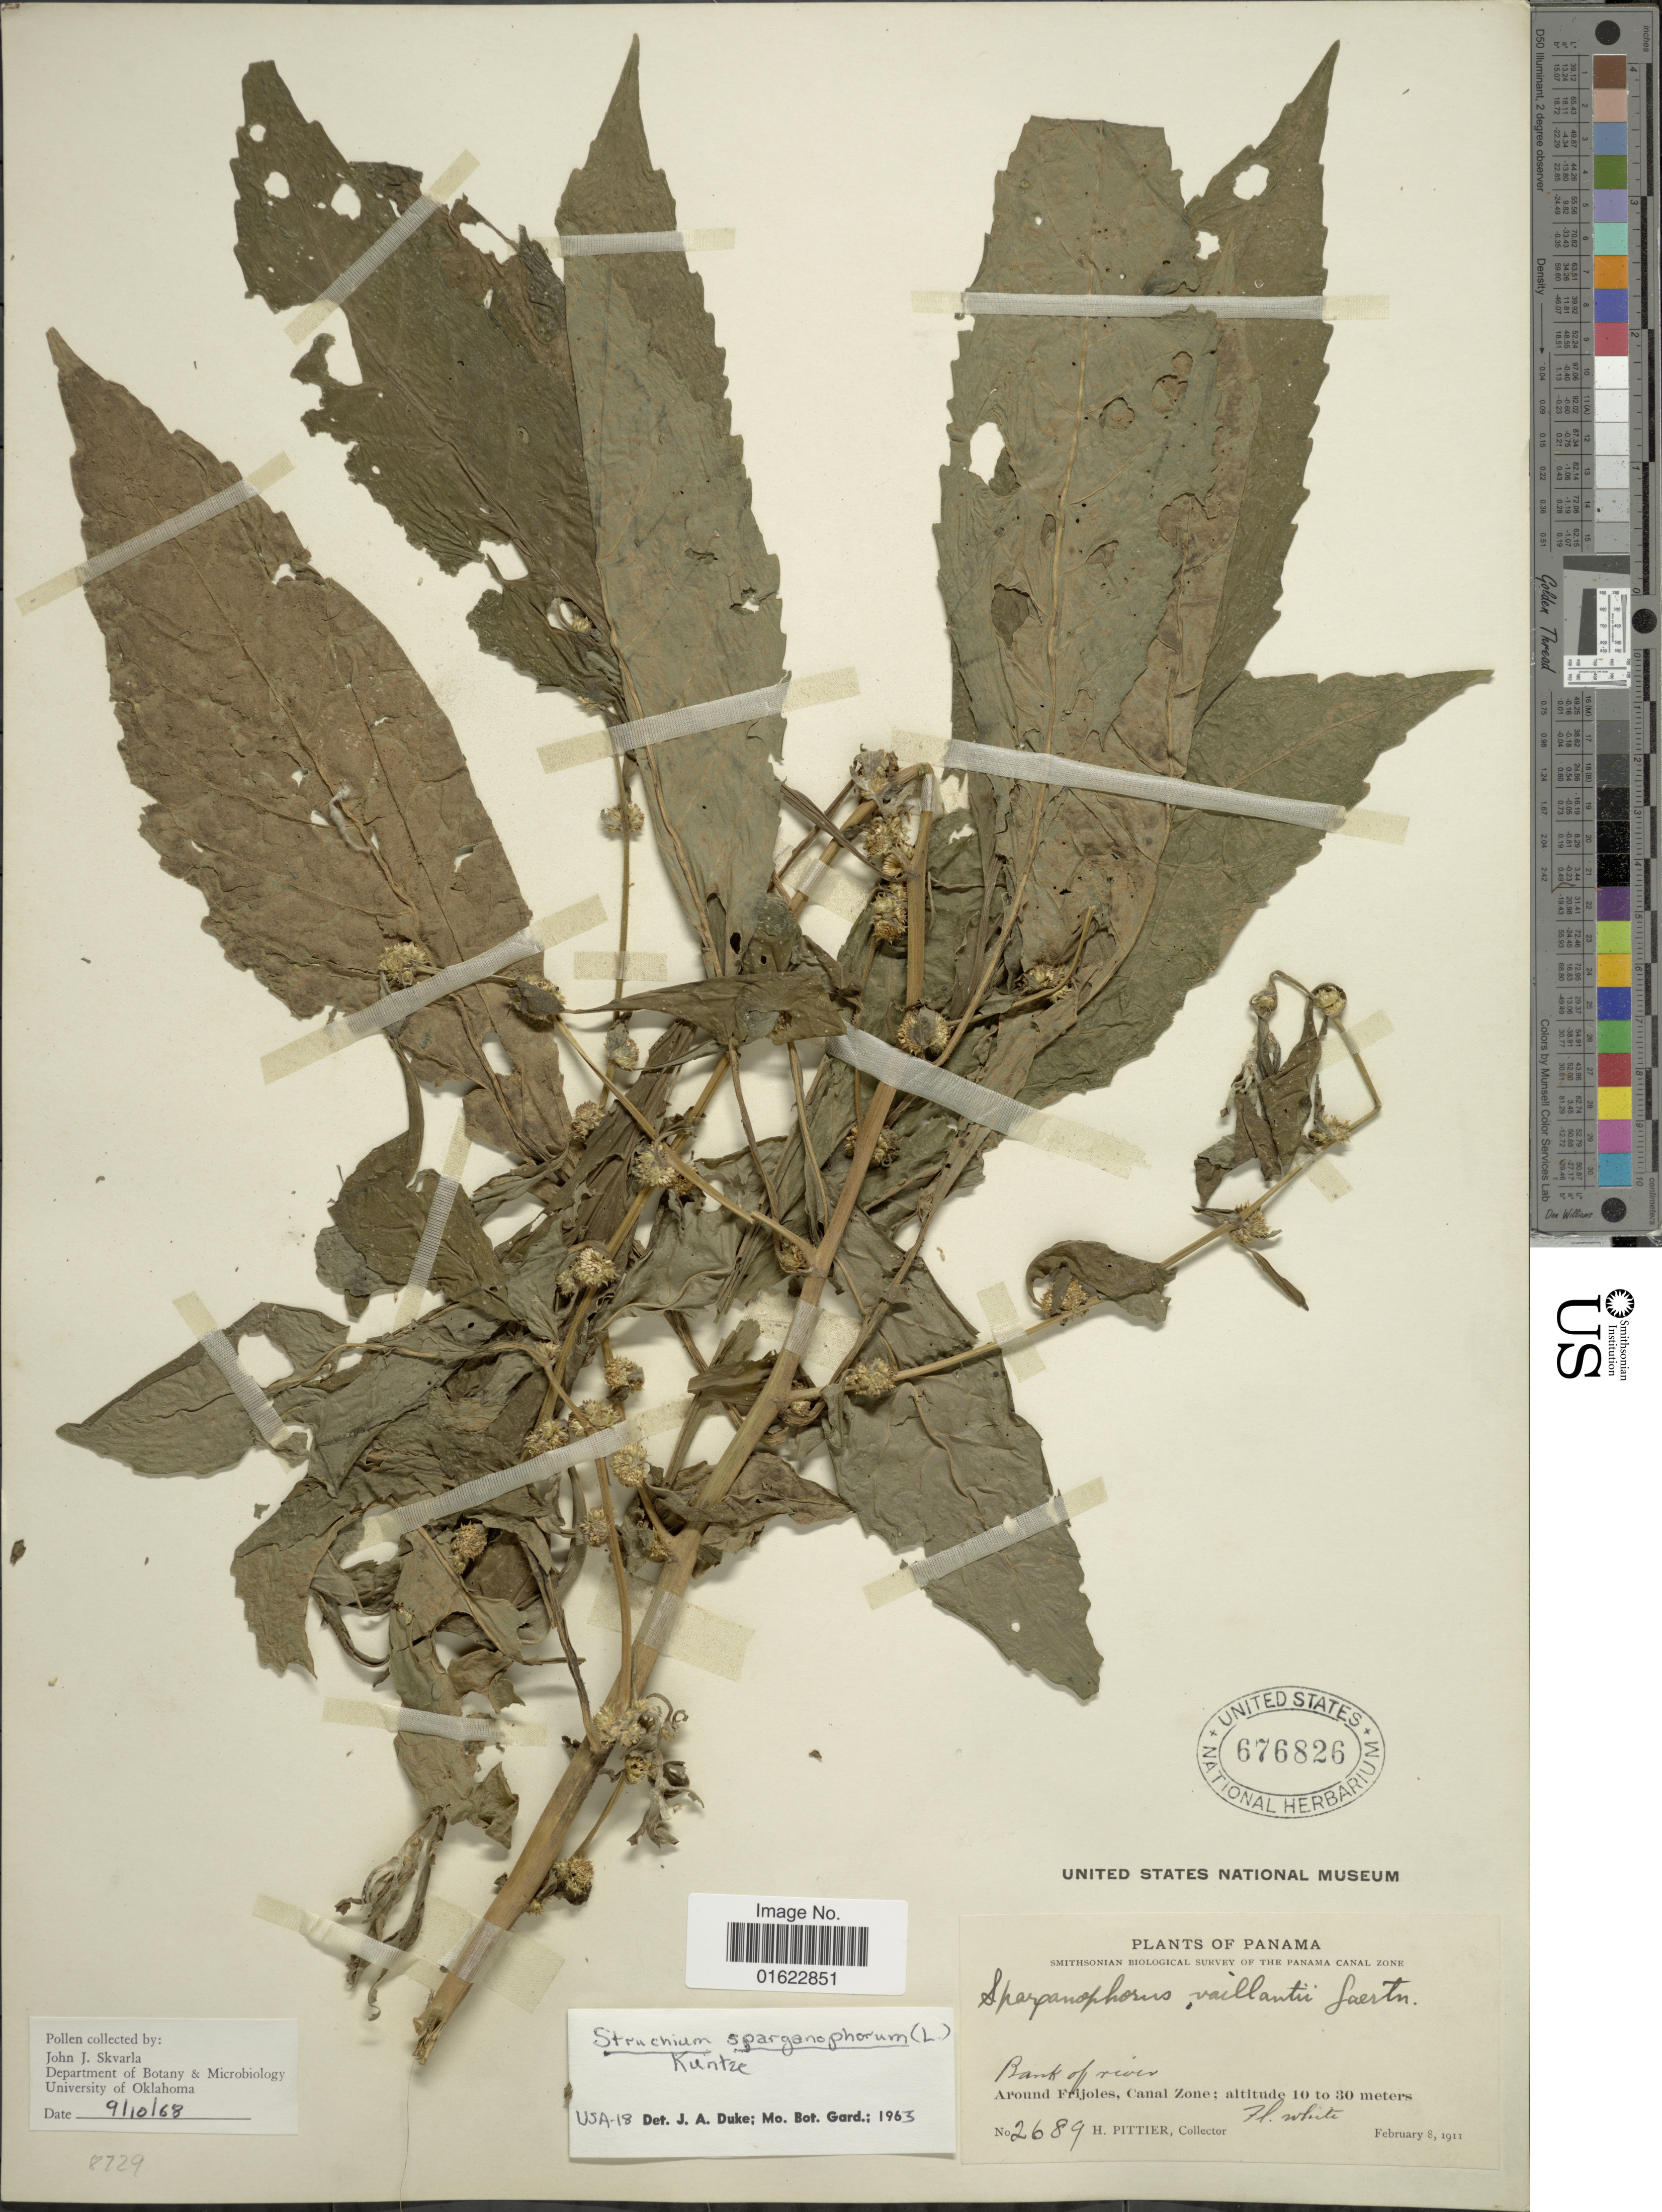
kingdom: Plantae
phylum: Tracheophyta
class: Magnoliopsida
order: Asterales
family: Asteraceae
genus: Struchium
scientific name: Struchium sparganophorum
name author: (L.) Kuntze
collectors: H. F. Pittier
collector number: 2689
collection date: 1911-02-08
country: Panama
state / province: Colón / Panamá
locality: Panama. Bank of river, Around Frijoles, Canal Zone.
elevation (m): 10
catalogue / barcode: US 676826